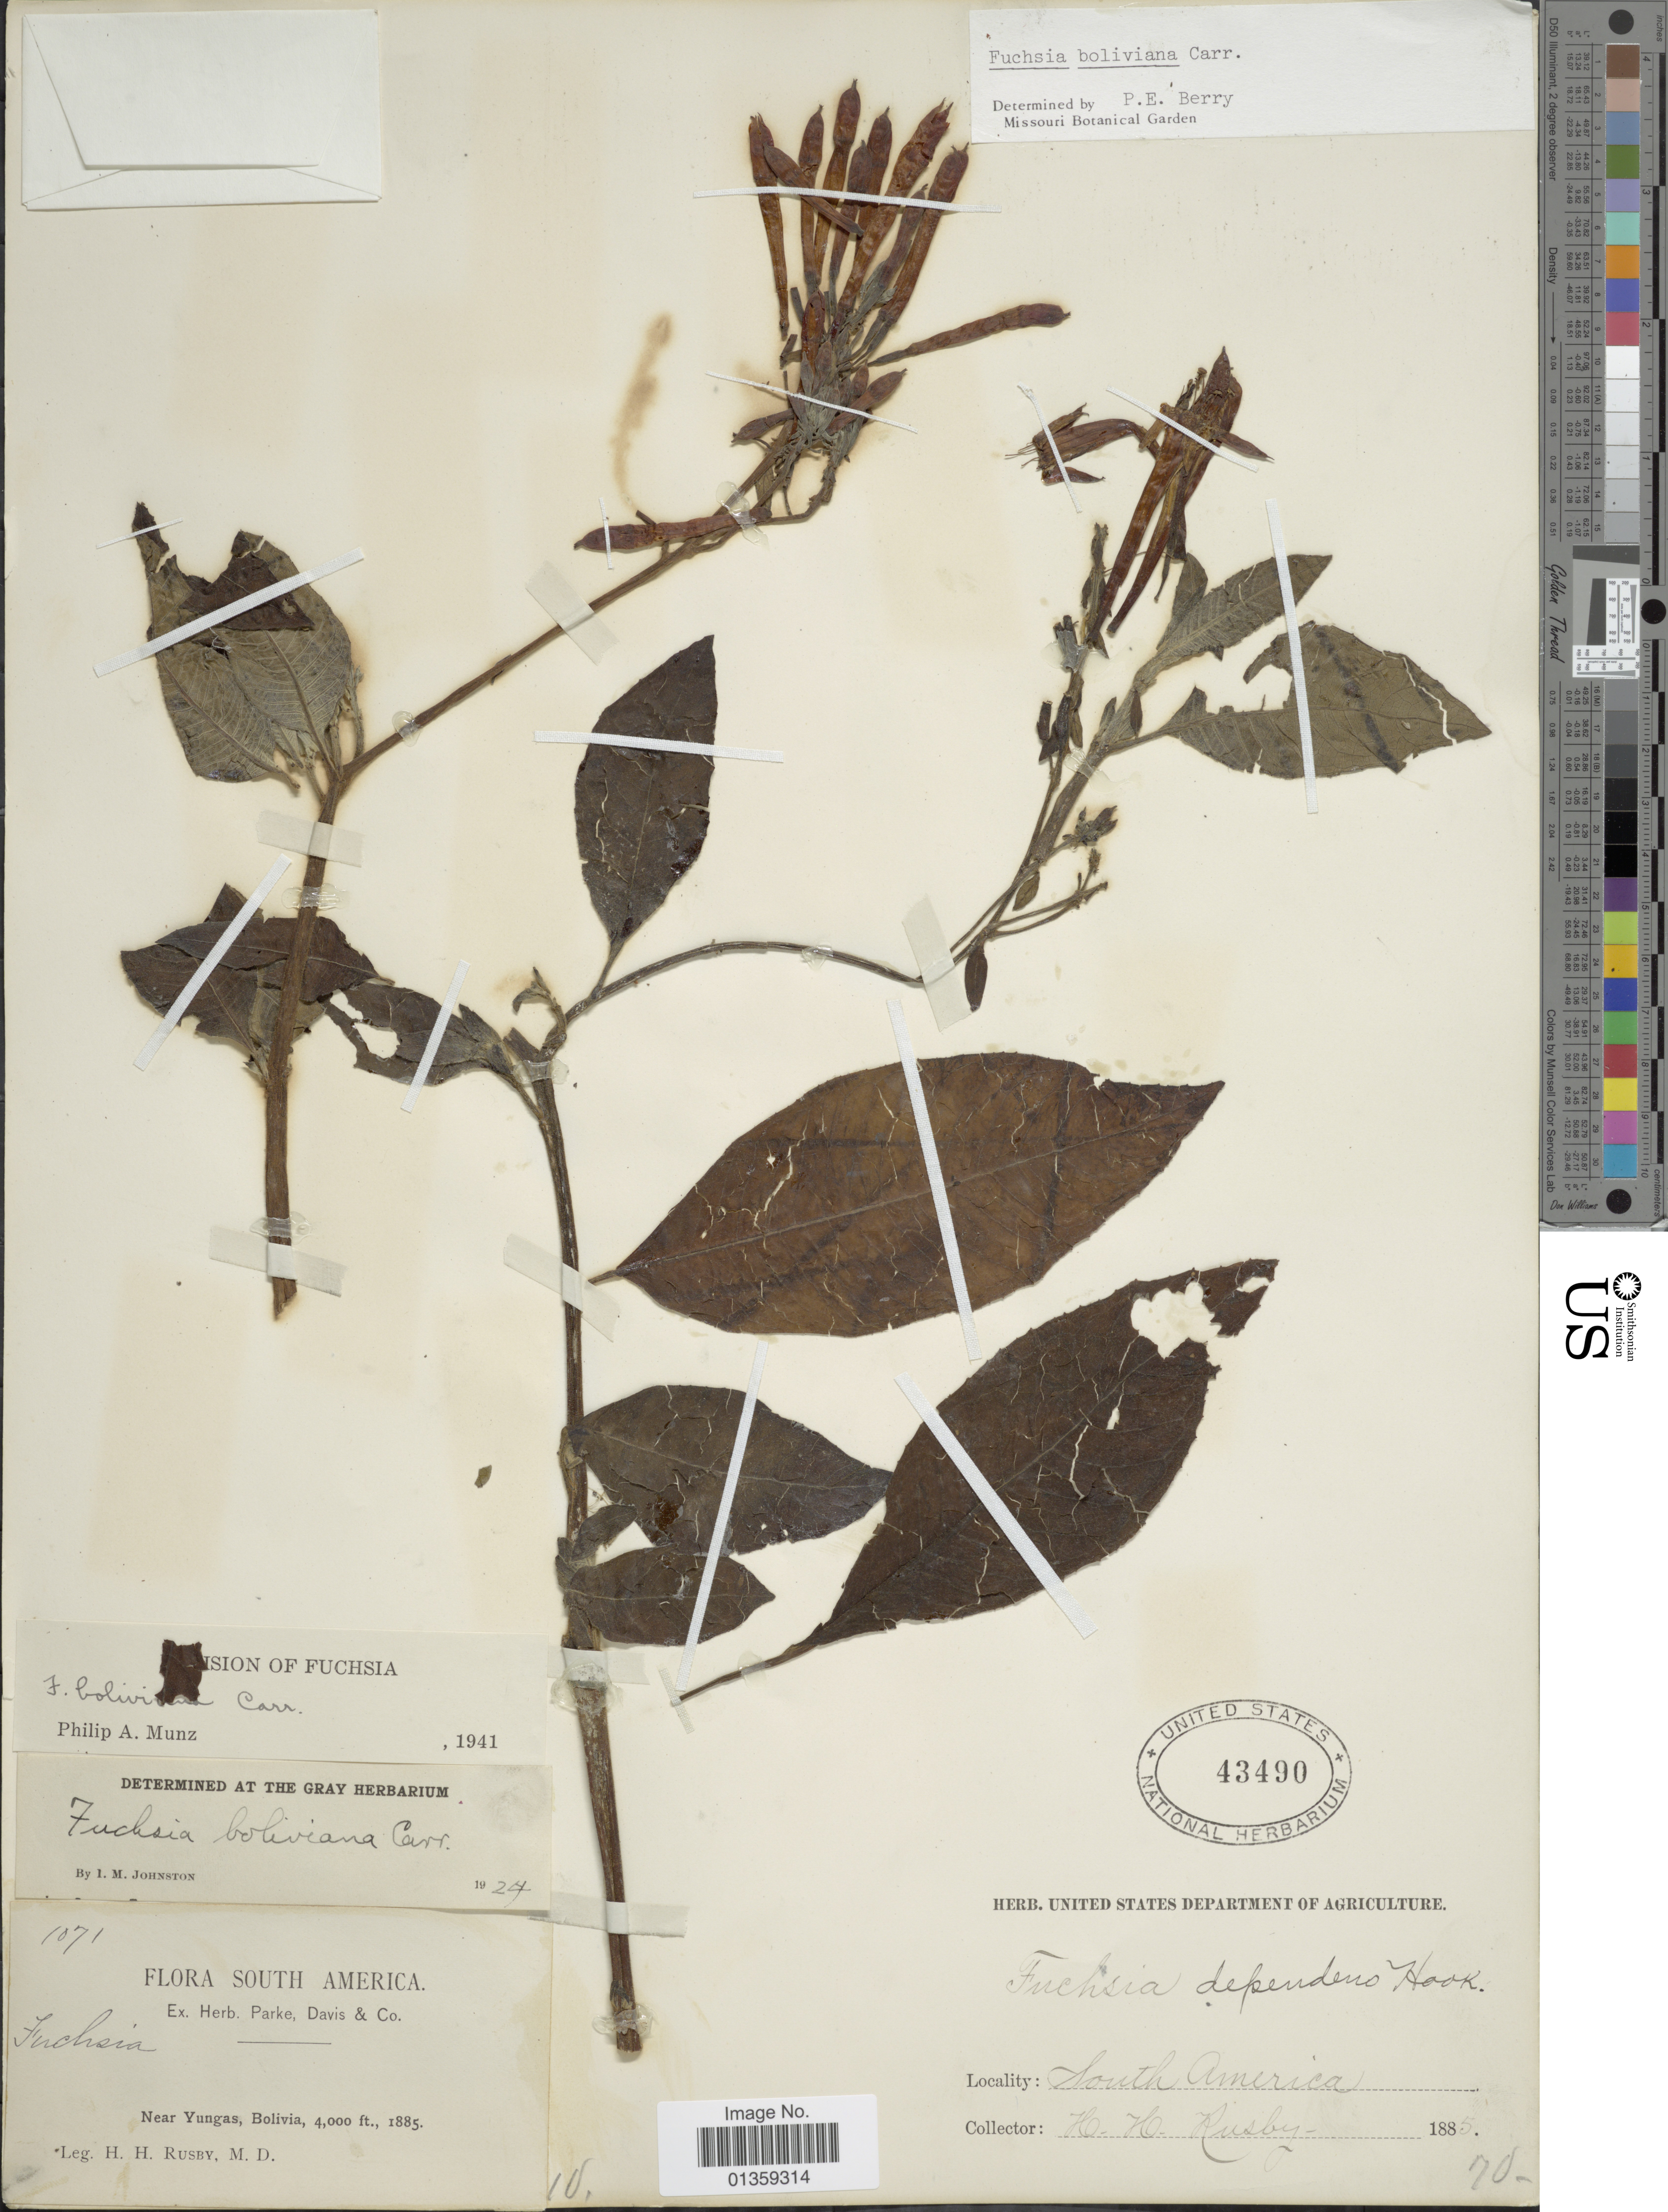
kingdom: Plantae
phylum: Tracheophyta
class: Magnoliopsida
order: Myrtales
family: Onagraceae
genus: Fuchsia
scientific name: Fuchsia boliviana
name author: Carrière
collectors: H. H. Rusby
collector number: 1071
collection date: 1885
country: Bolivia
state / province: La Paz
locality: Near Yungas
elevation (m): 1219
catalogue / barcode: US 43490